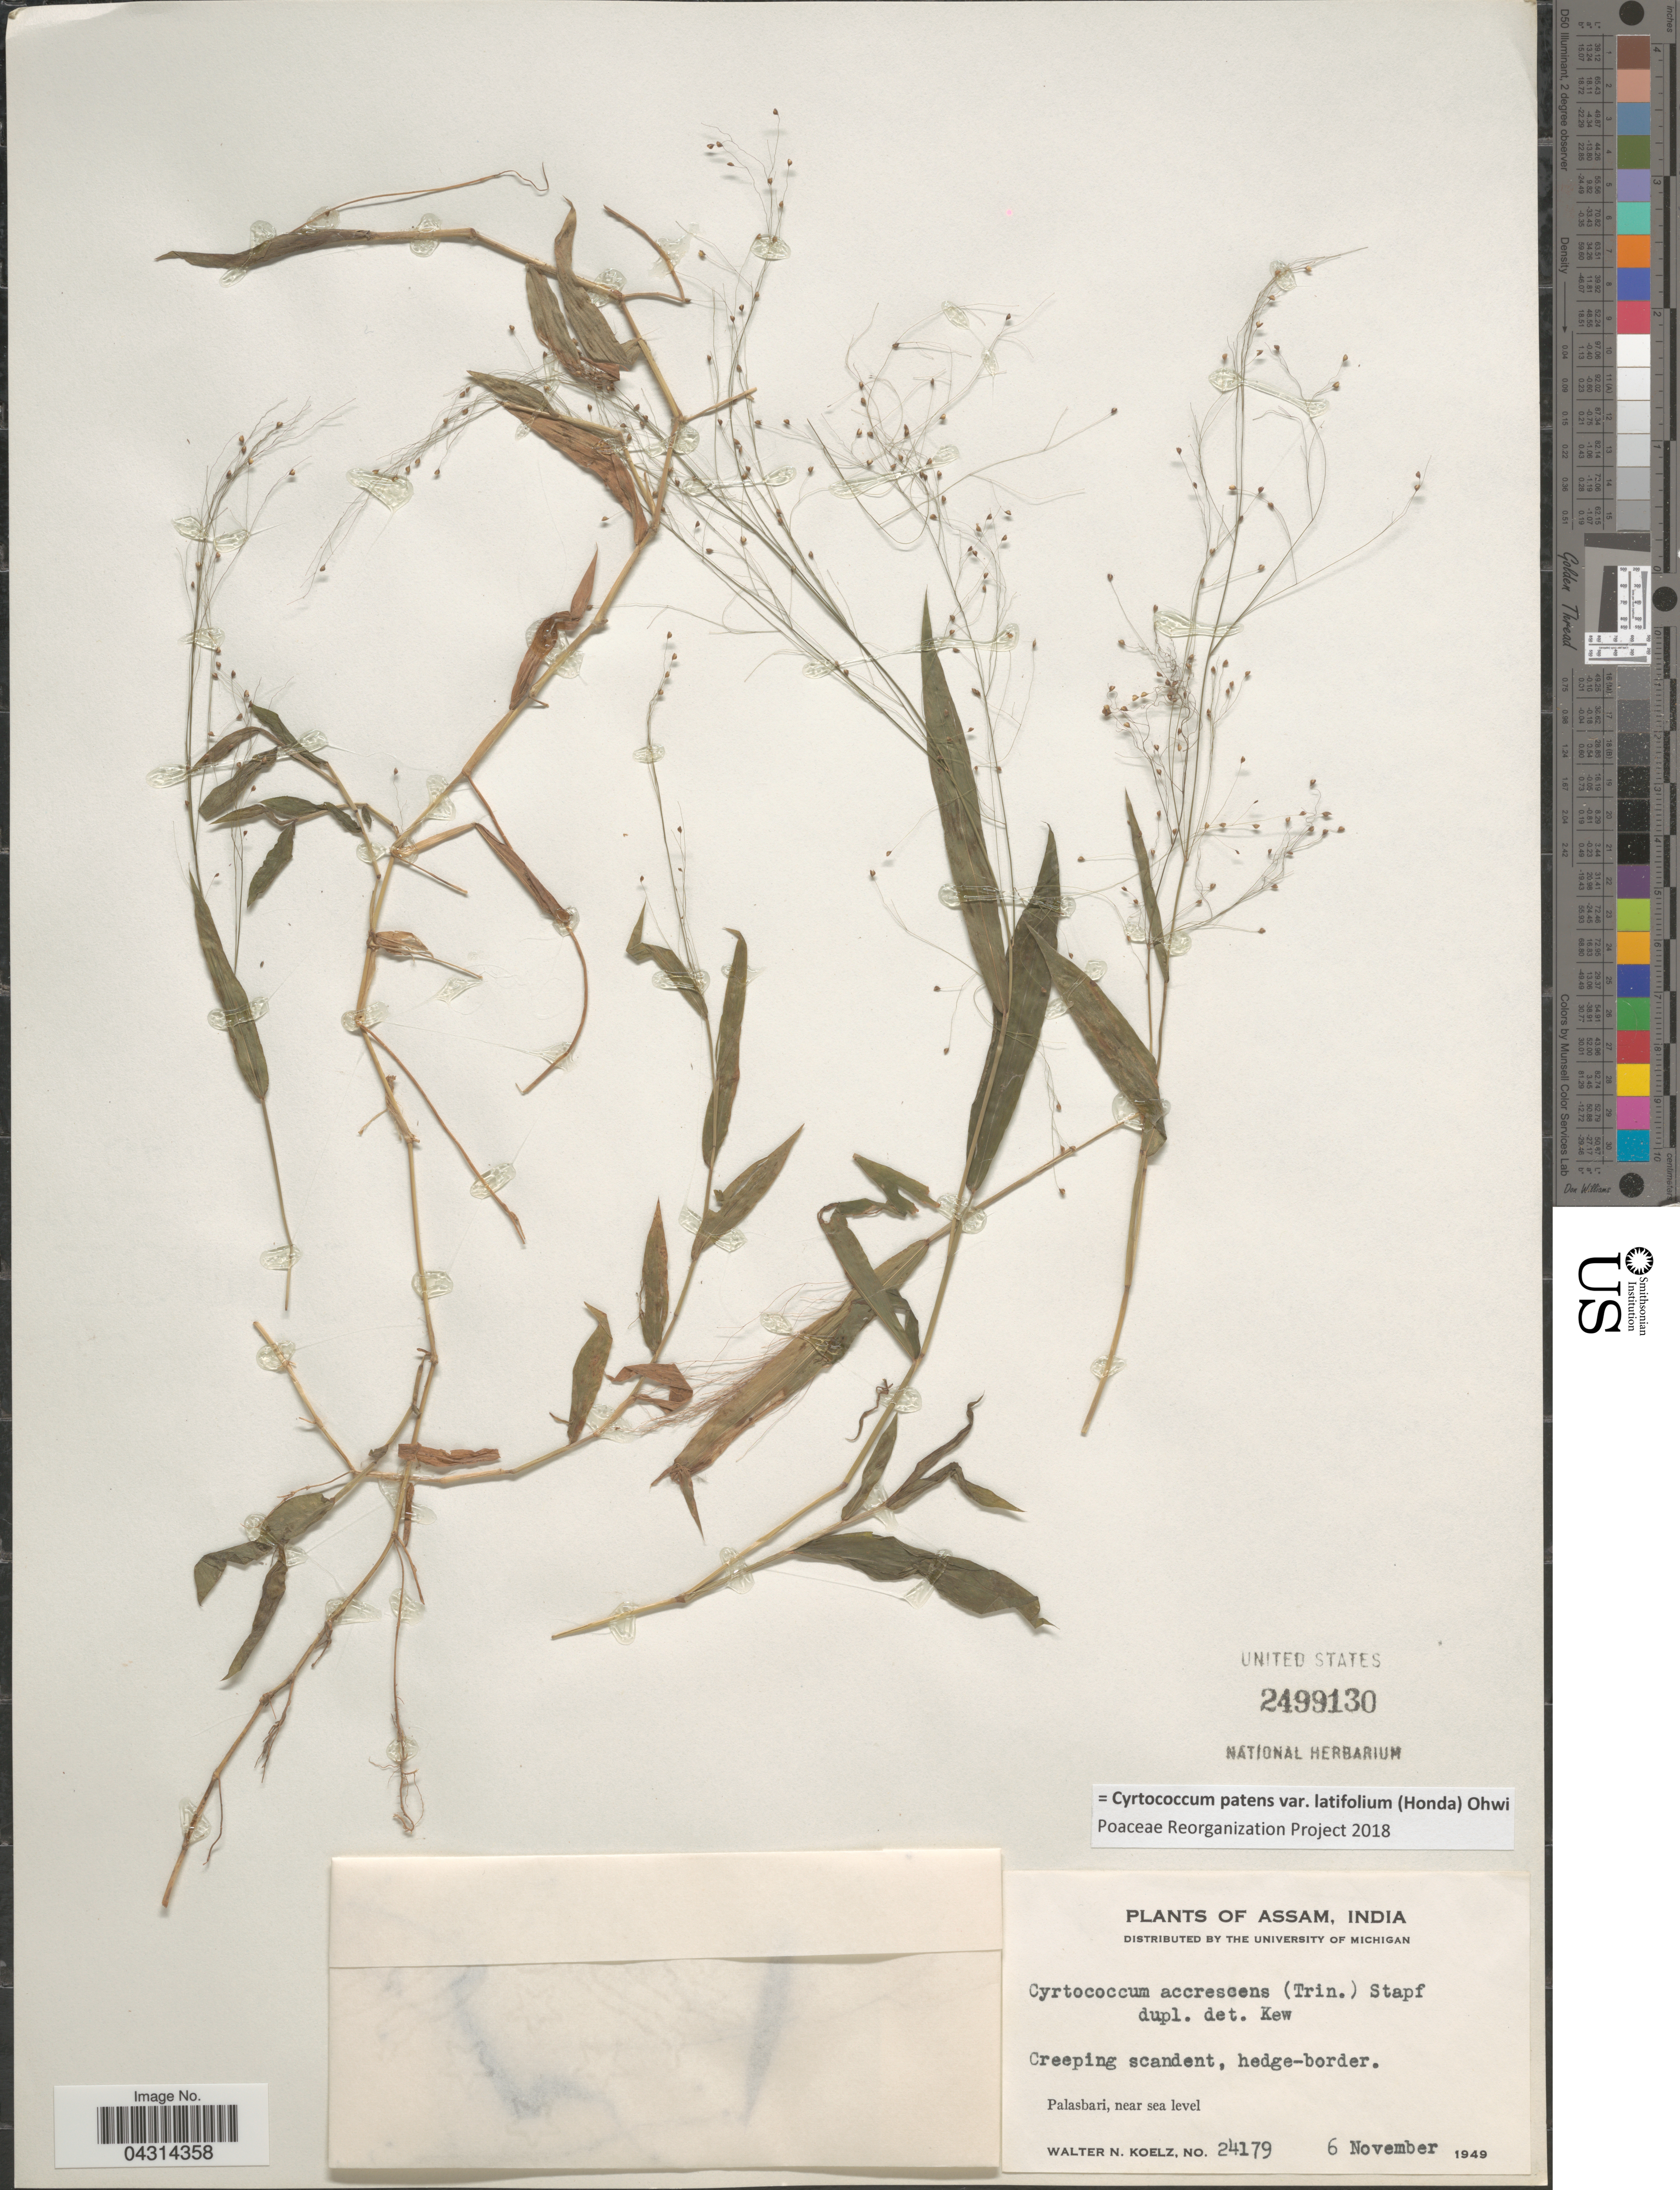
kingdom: Plantae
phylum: Tracheophyta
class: Liliopsida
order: Poales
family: Poaceae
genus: Cyrtococcum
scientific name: Cyrtococcum patens var. latifolium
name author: (Honda) Ohwi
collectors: W. N. Koelz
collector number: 24179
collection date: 1949-11-06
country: India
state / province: Assam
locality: Palasbari.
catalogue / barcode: US 2499130